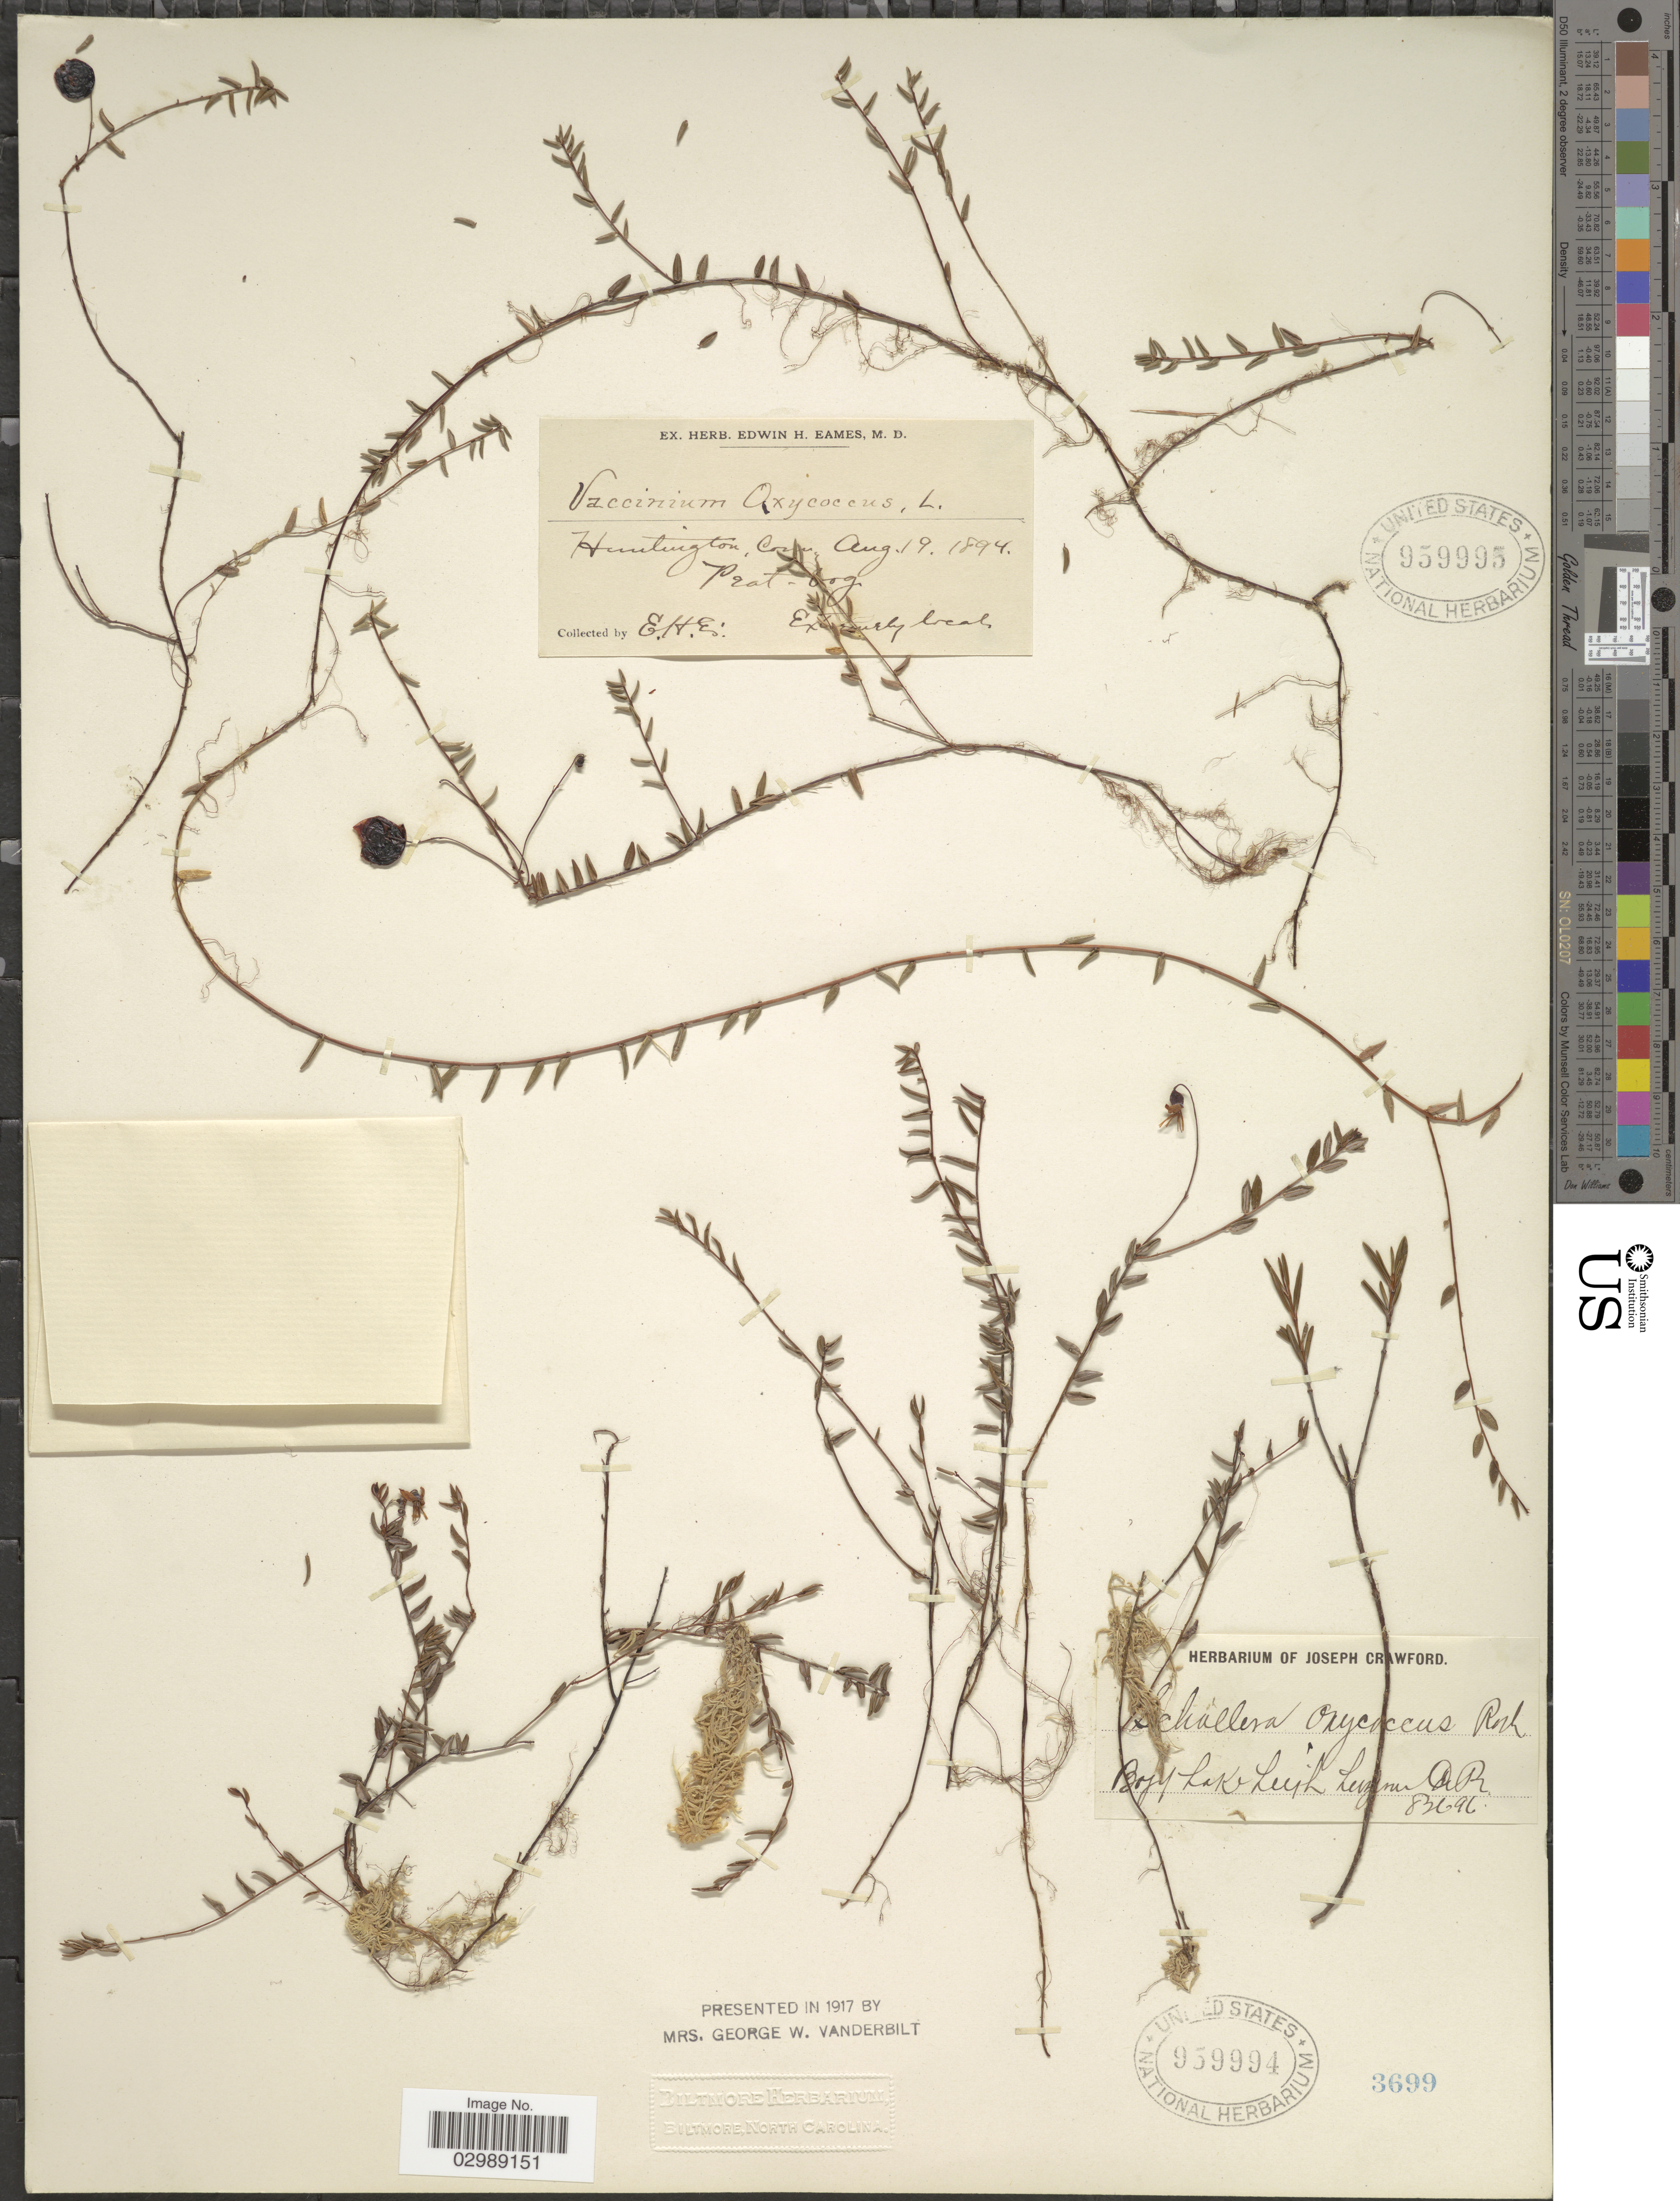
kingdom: Plantae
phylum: Tracheophyta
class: Magnoliopsida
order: Ericales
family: Ericaceae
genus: Vaccinium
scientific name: Vaccinium oxycoccos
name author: L.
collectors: ex herb. Joseph Crawford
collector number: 83696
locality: Bogy Lake Leuik Legman D.R. [interpreted]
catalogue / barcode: US 959994